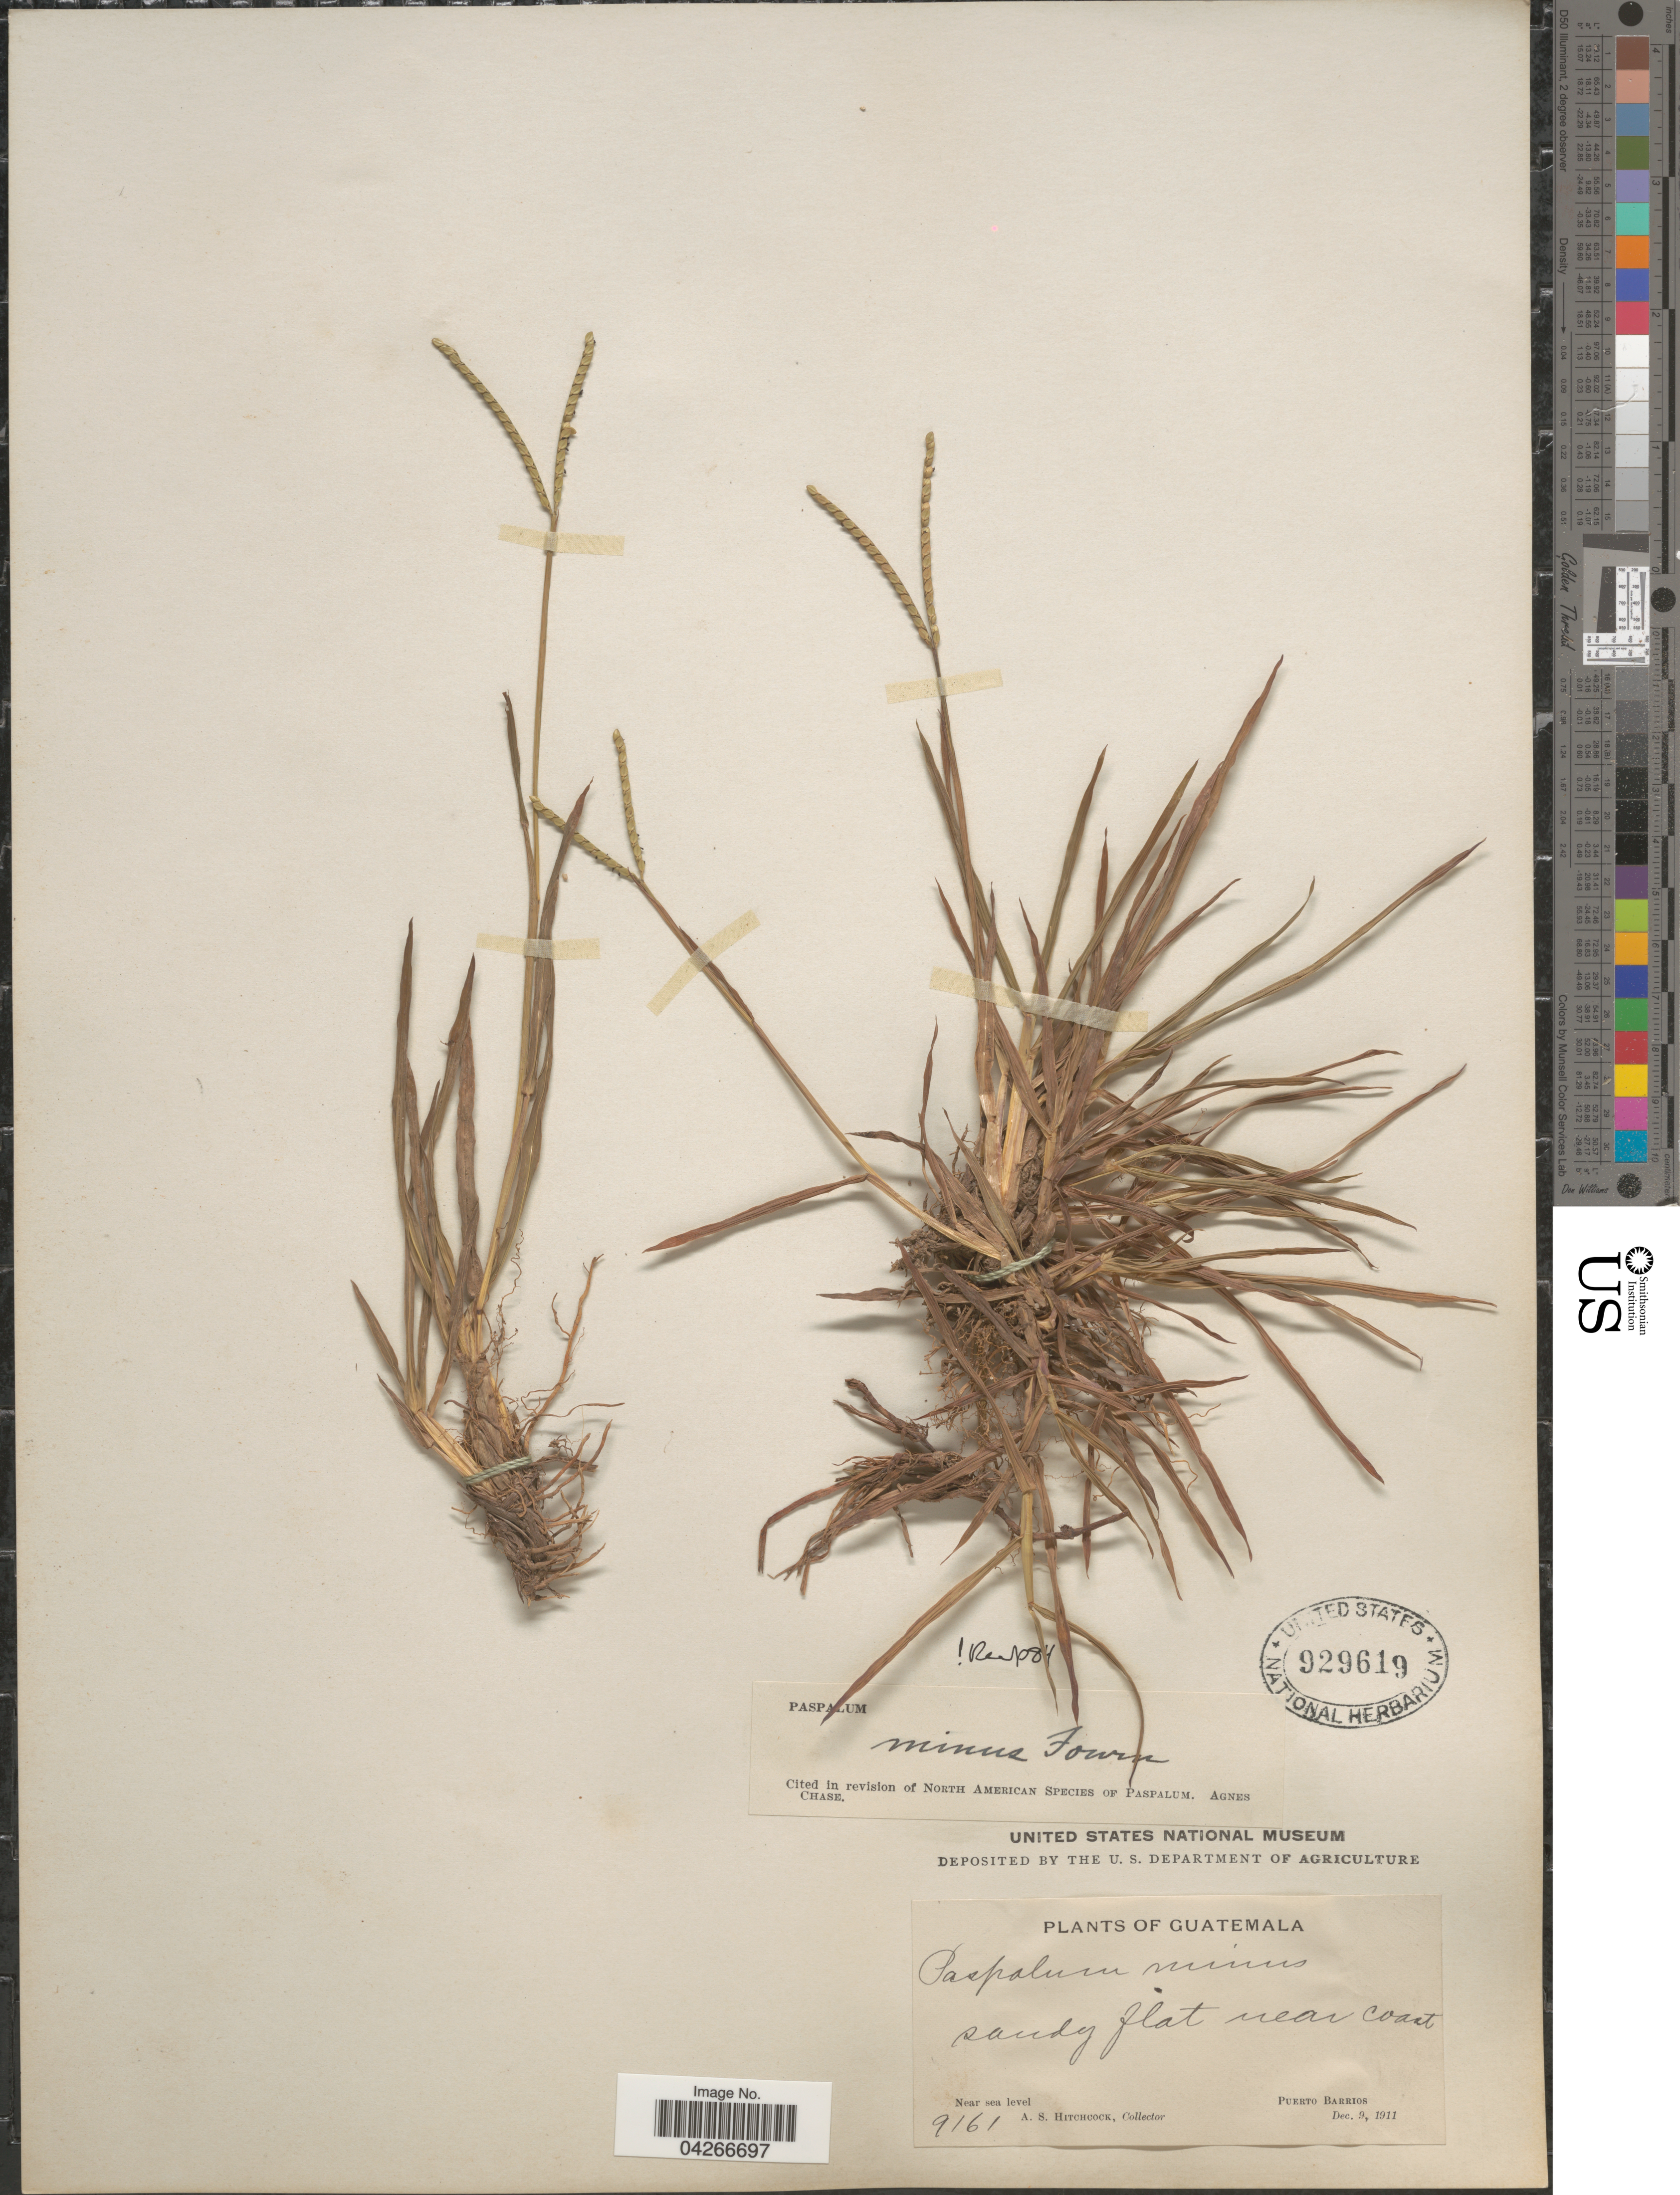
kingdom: Plantae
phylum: Tracheophyta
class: Liliopsida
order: Poales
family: Poaceae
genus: Paspalum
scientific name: Paspalum minus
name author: E. Fourn.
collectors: A. S. Hitchcock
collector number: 9161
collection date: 1911-12-09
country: Guatemala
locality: Near coast. Puerto Barrios.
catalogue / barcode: US 929619